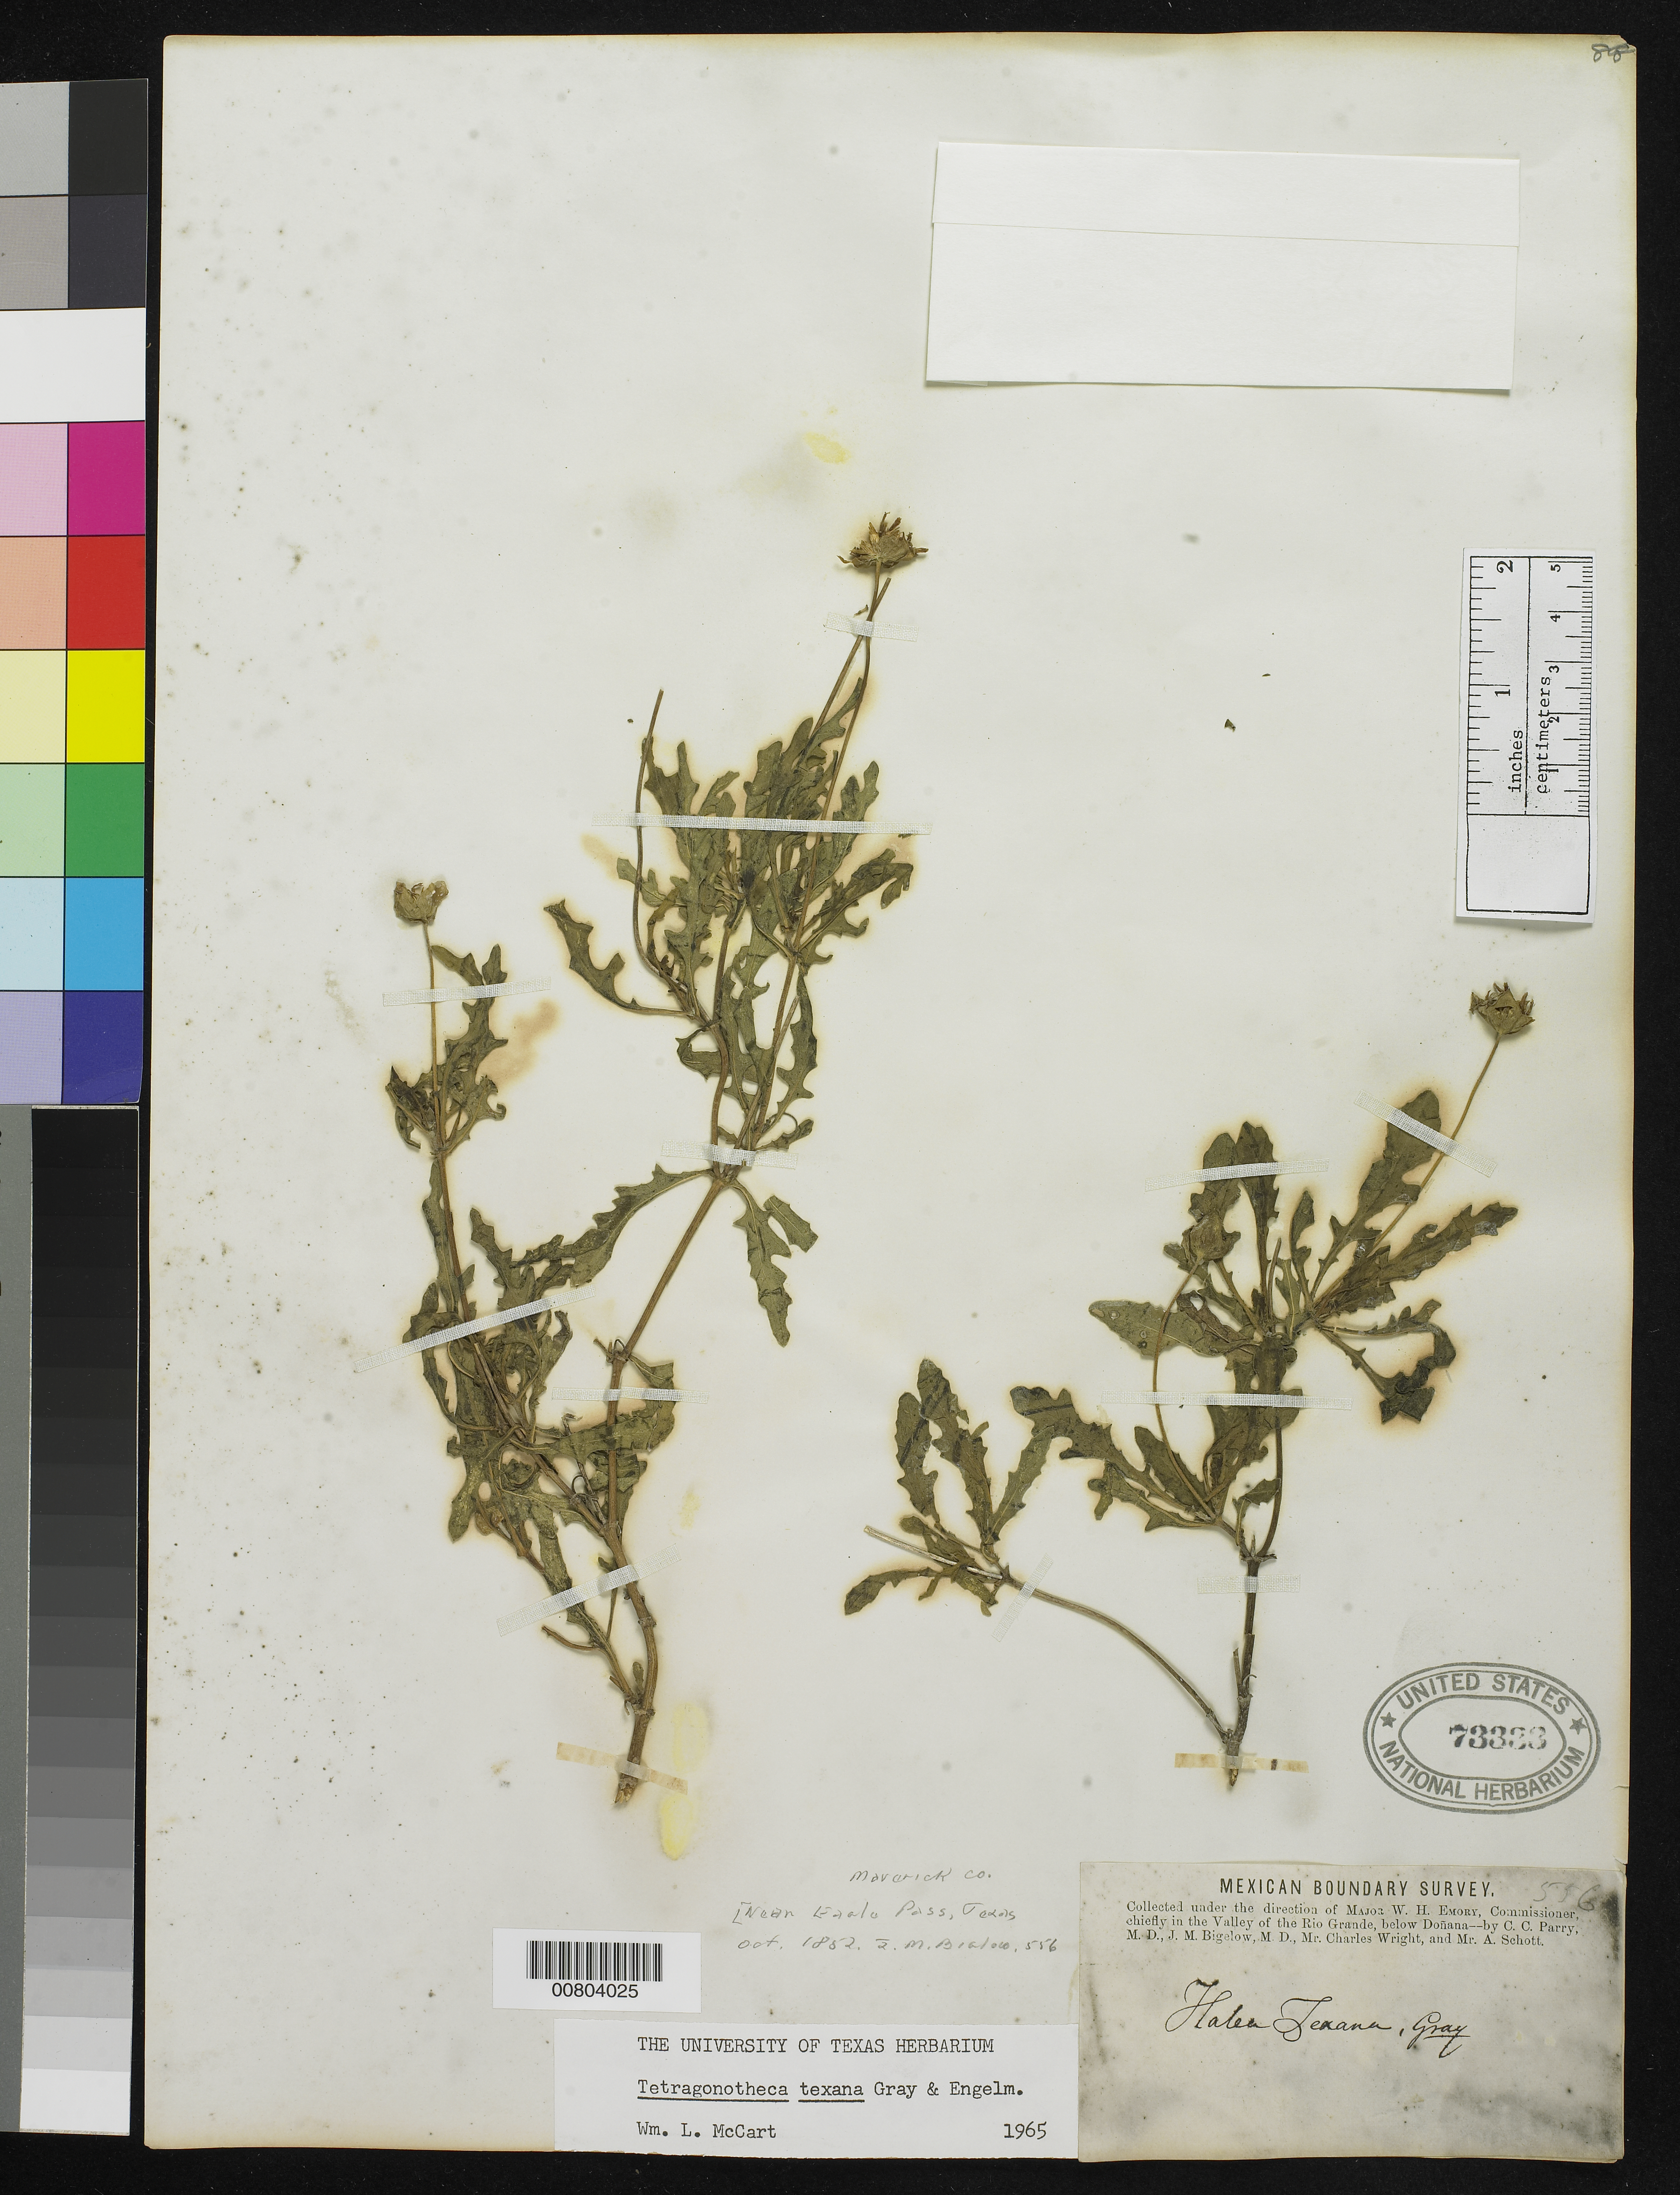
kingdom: Plantae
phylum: Tracheophyta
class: Magnoliopsida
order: Asterales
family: Asteraceae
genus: Tetragonotheca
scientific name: Tetragonotheca texana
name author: A. Gray & Engelm.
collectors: C. C. Parry, J. M. Bigelow, C. Wright & A. C. V. Schott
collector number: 556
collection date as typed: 1852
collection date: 1852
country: United States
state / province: Texas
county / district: Maverick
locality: Near Eagle Pass, Texas.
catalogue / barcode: US 73333